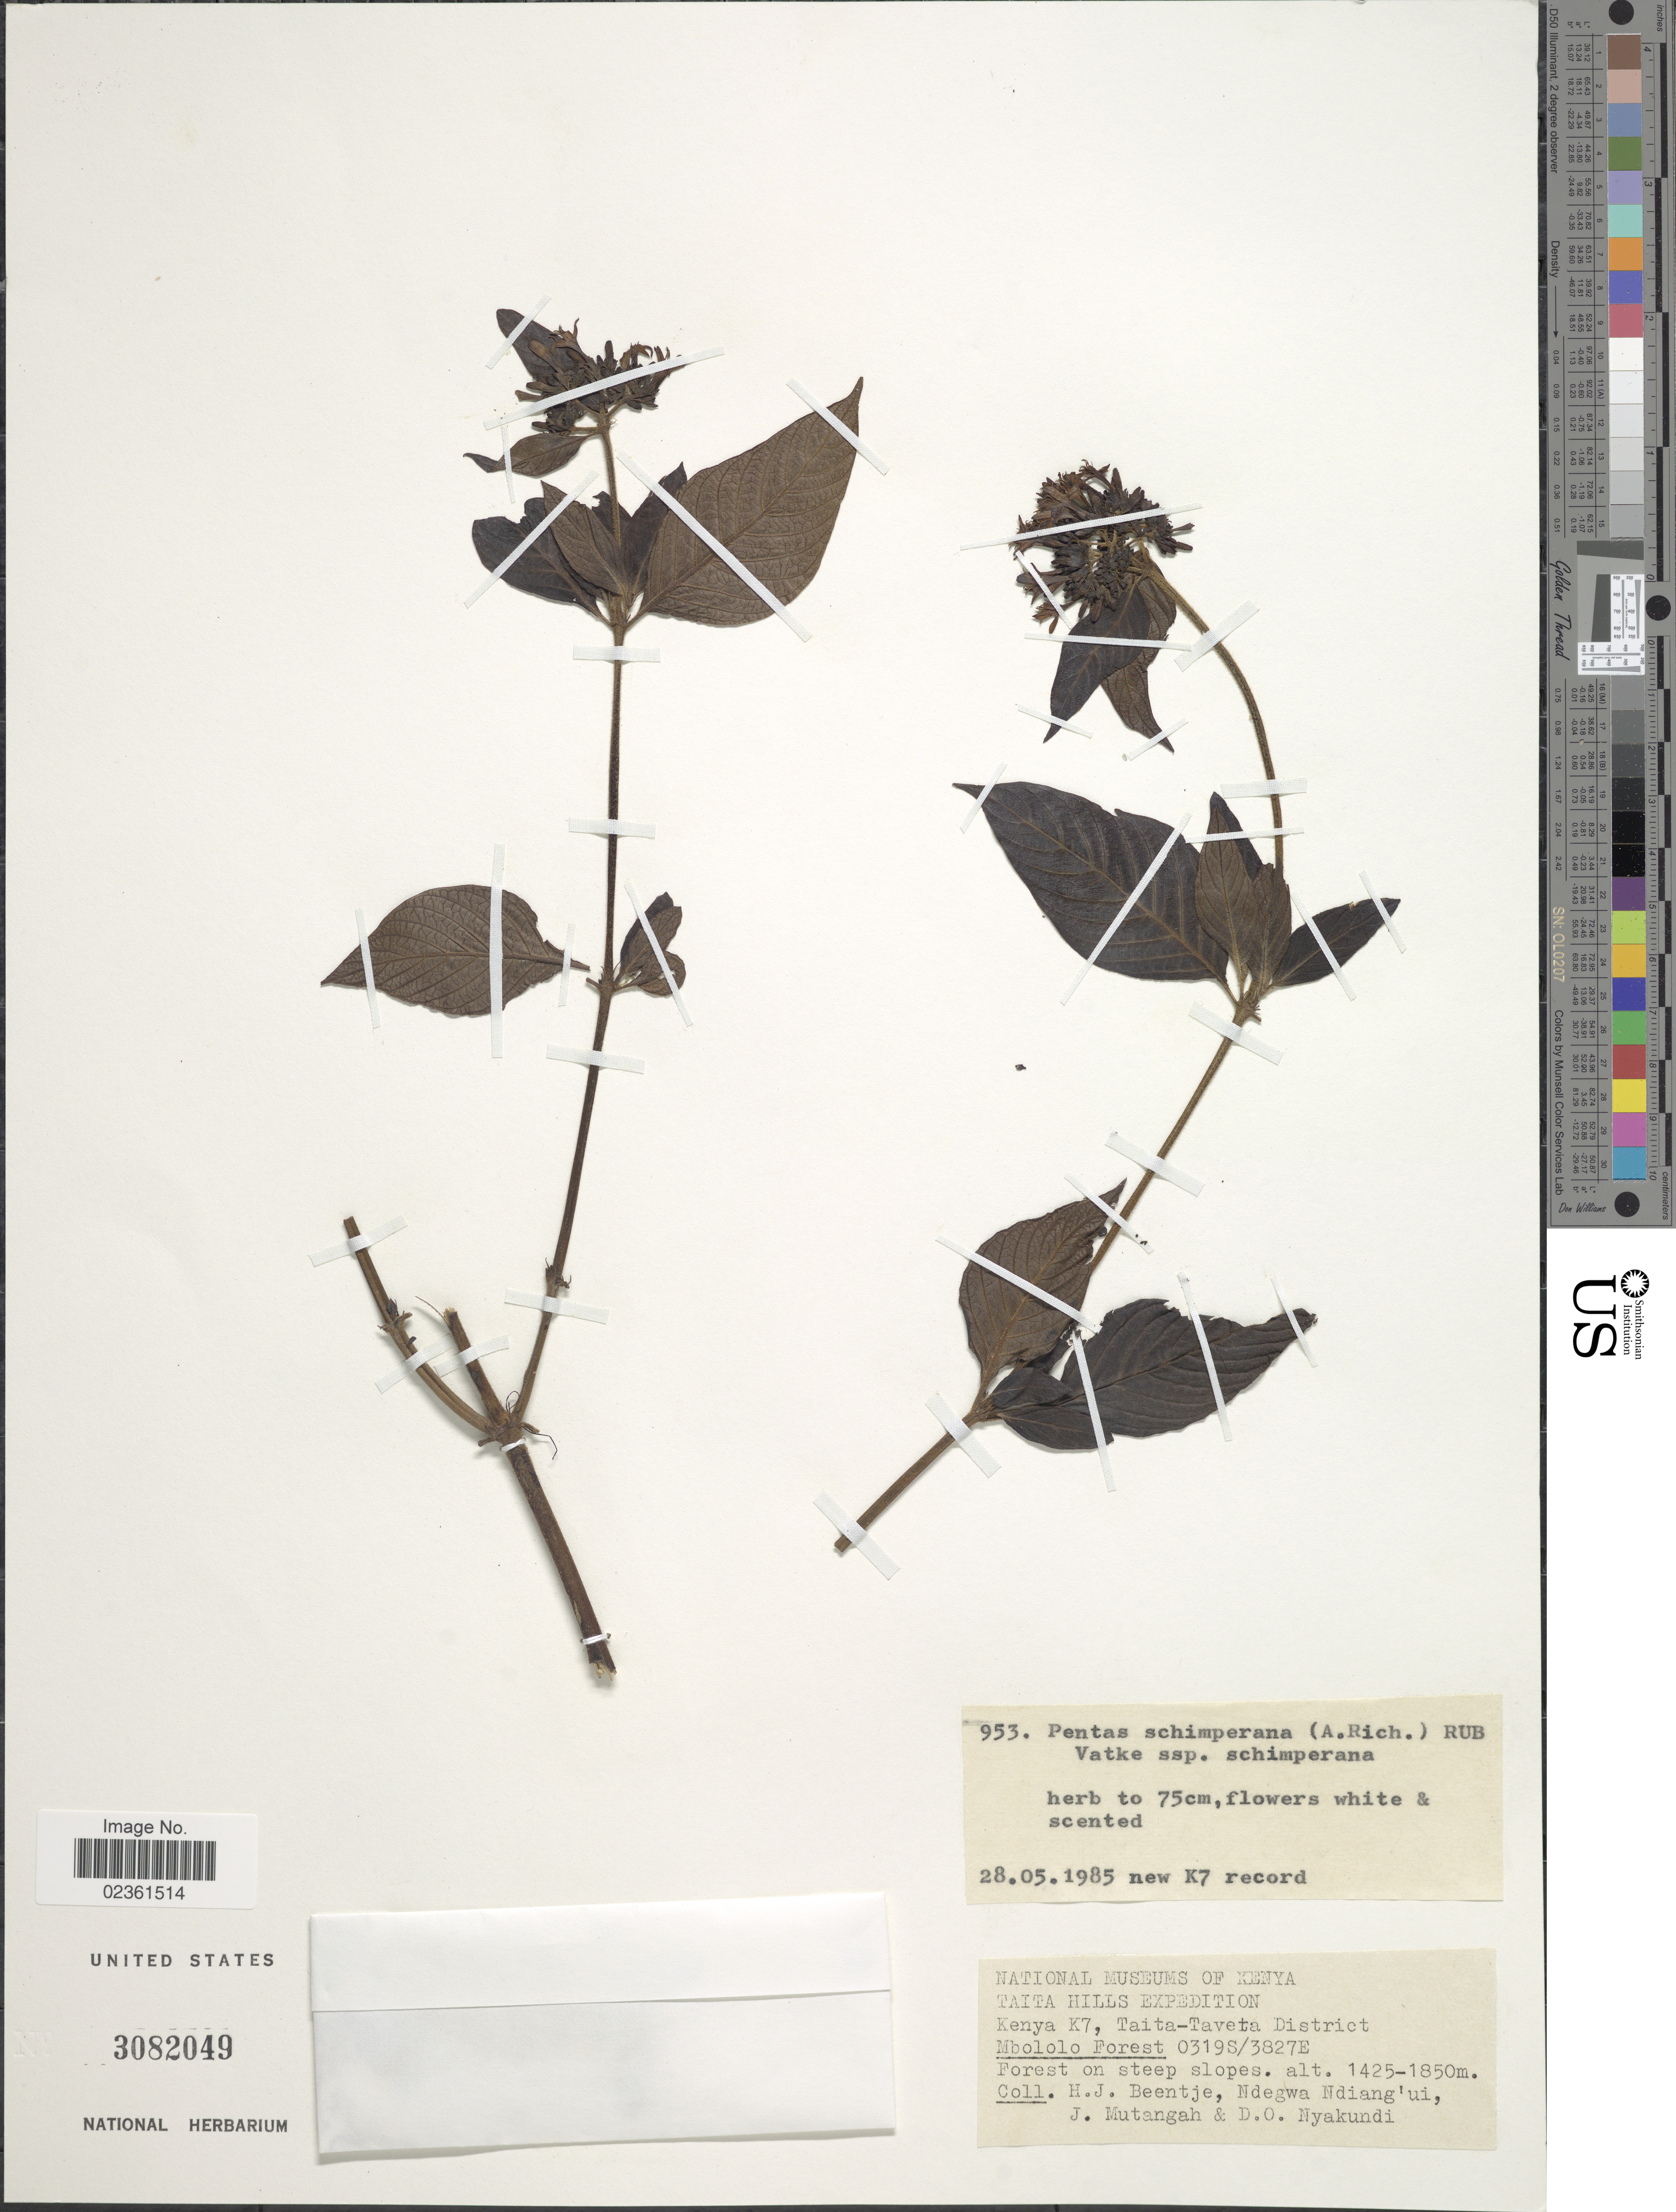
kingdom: Plantae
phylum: Tracheophyta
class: Magnoliopsida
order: Gentianales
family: Rubiaceae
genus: Pentas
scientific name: Pentas schimperiana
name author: Vatke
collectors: H. Bentje, Ndegwa Ndiang'ui, J. Mutangah & D. Nyakundi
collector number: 953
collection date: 1985-05-28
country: Kenya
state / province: Taita Taveta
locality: Taita Hills, Kenya K7, Mbololo Forest, forest on steep slopes, new K7 record.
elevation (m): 1425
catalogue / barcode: US 3082049